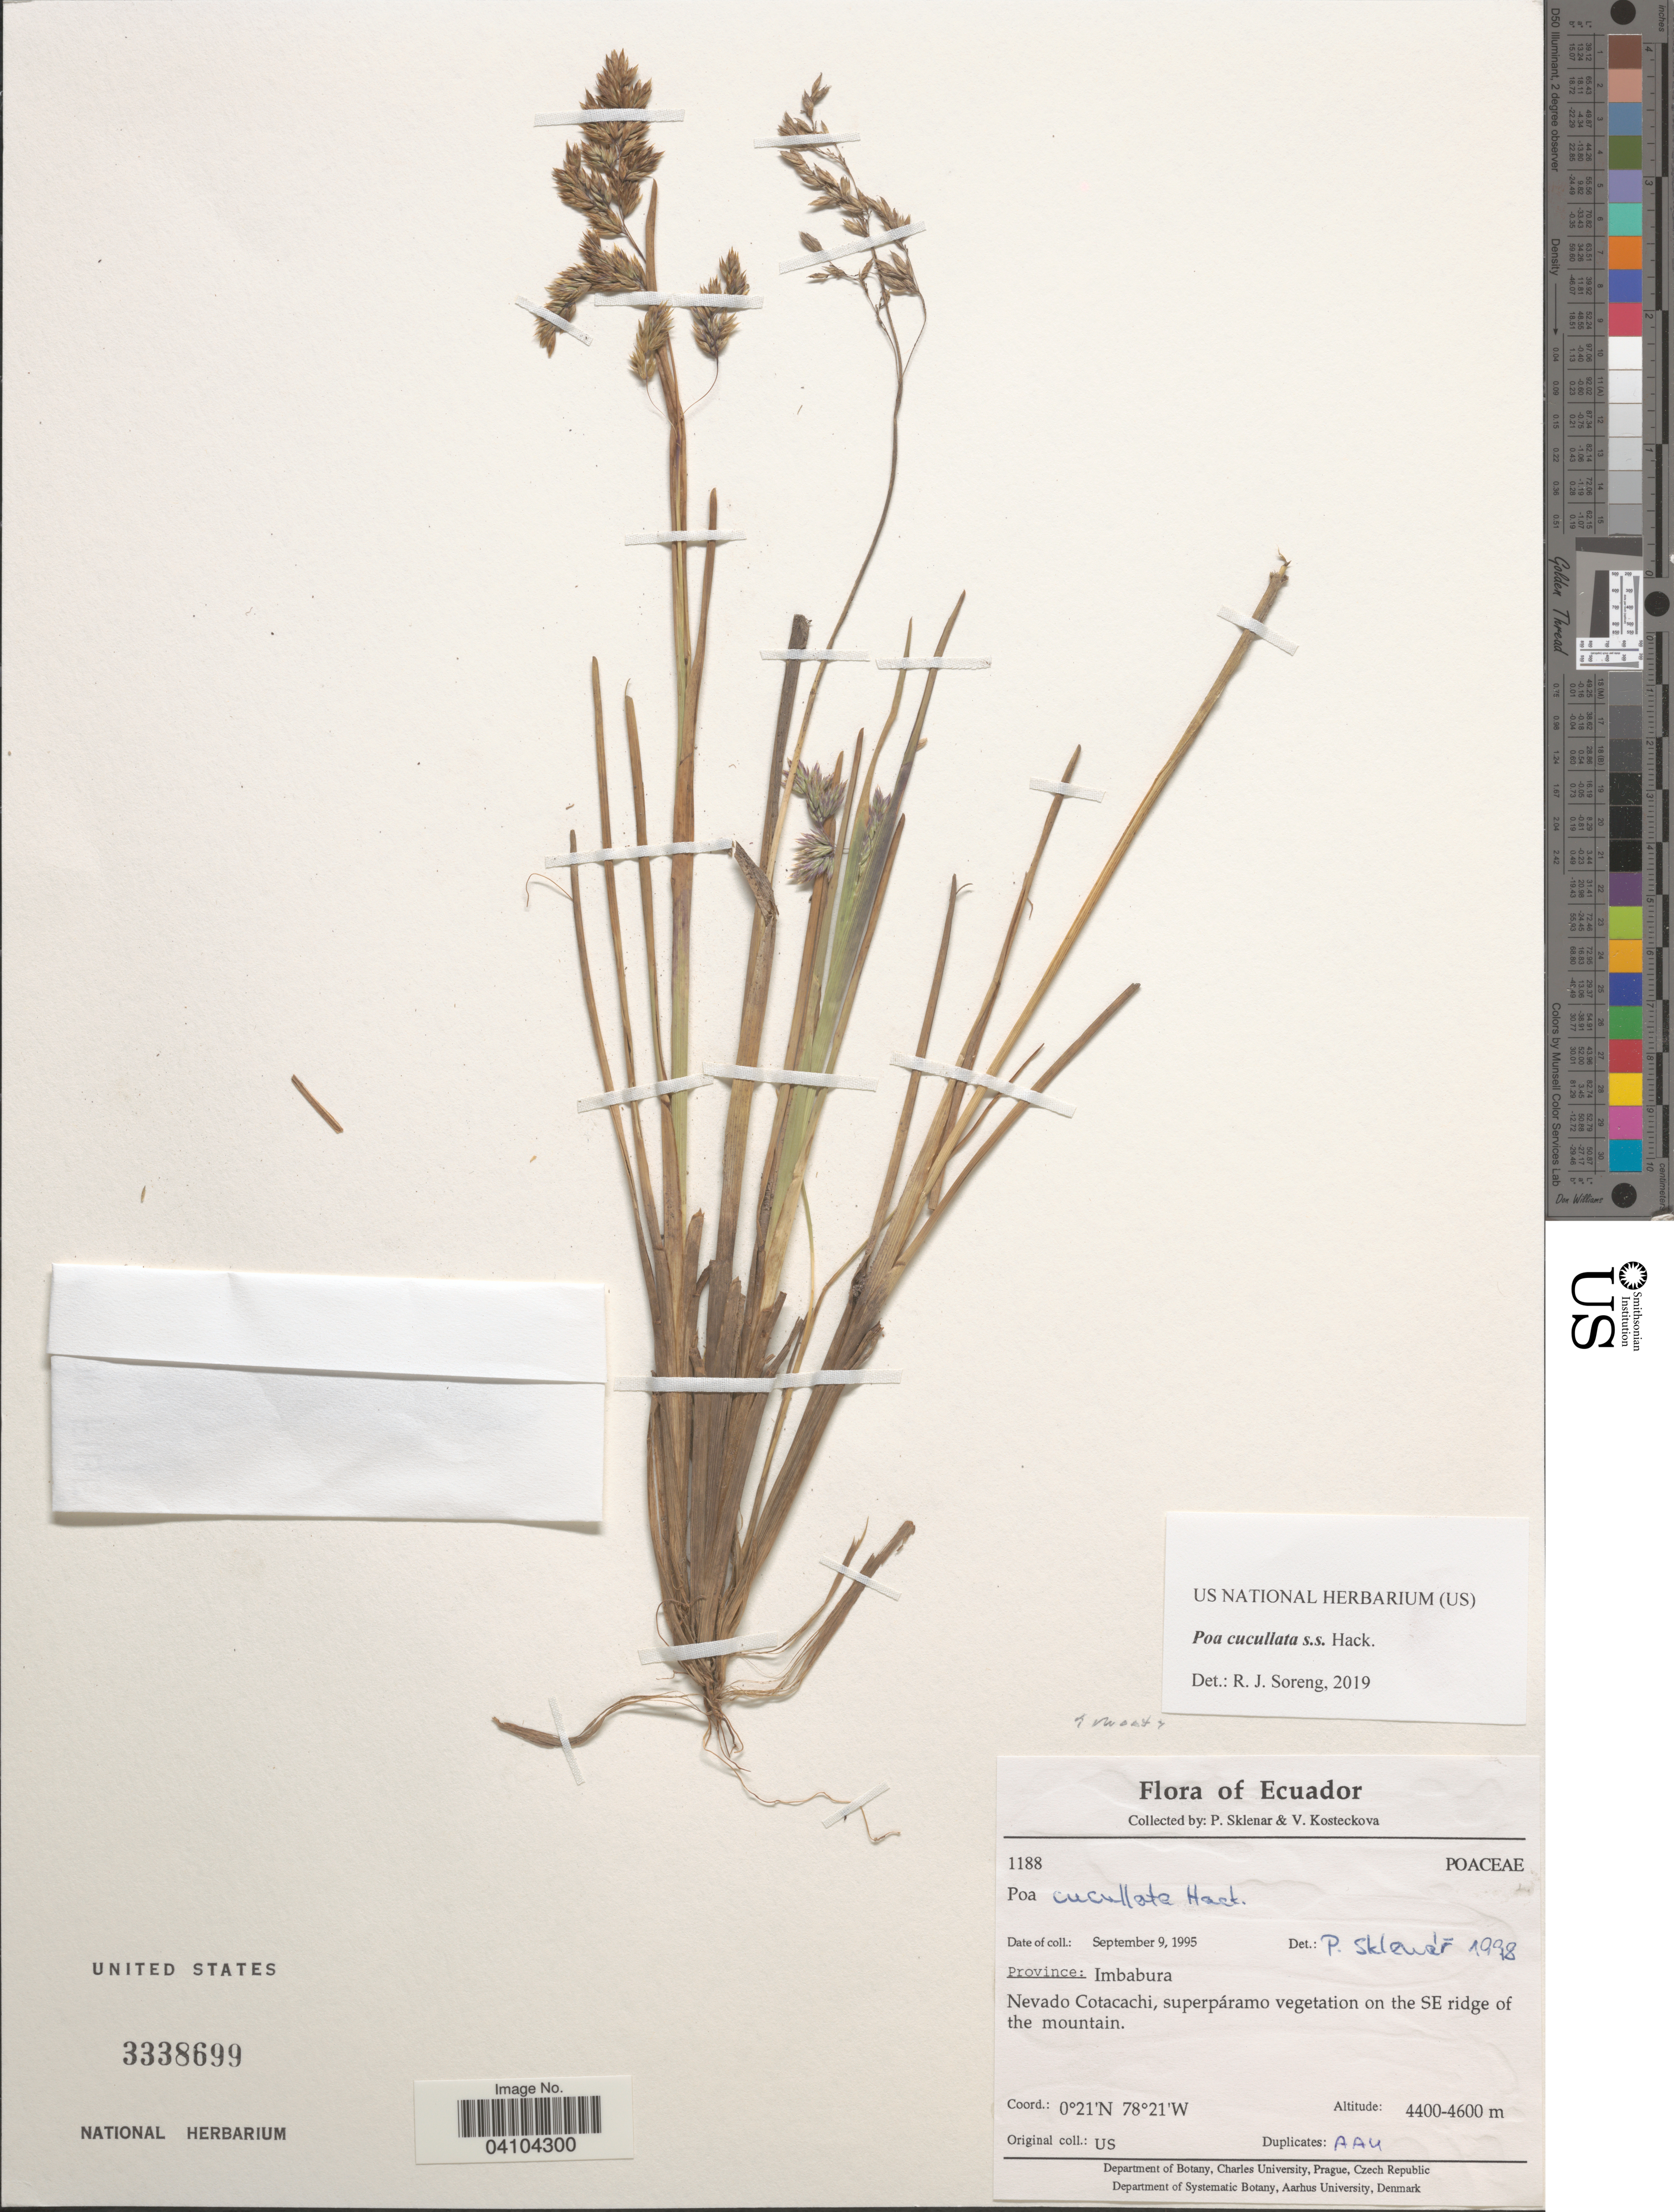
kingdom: Plantae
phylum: Tracheophyta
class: Liliopsida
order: Poales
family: Poaceae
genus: Poa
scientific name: Poa cucullata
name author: Hack.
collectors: P. Sklenar & V. Kosteckova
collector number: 1188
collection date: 1995-09-09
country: Ecuador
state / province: Imbabura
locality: Nevado Cotacachi, superpáramo vegetation on the SE ridge of the mountain.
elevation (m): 4400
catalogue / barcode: US 3338699